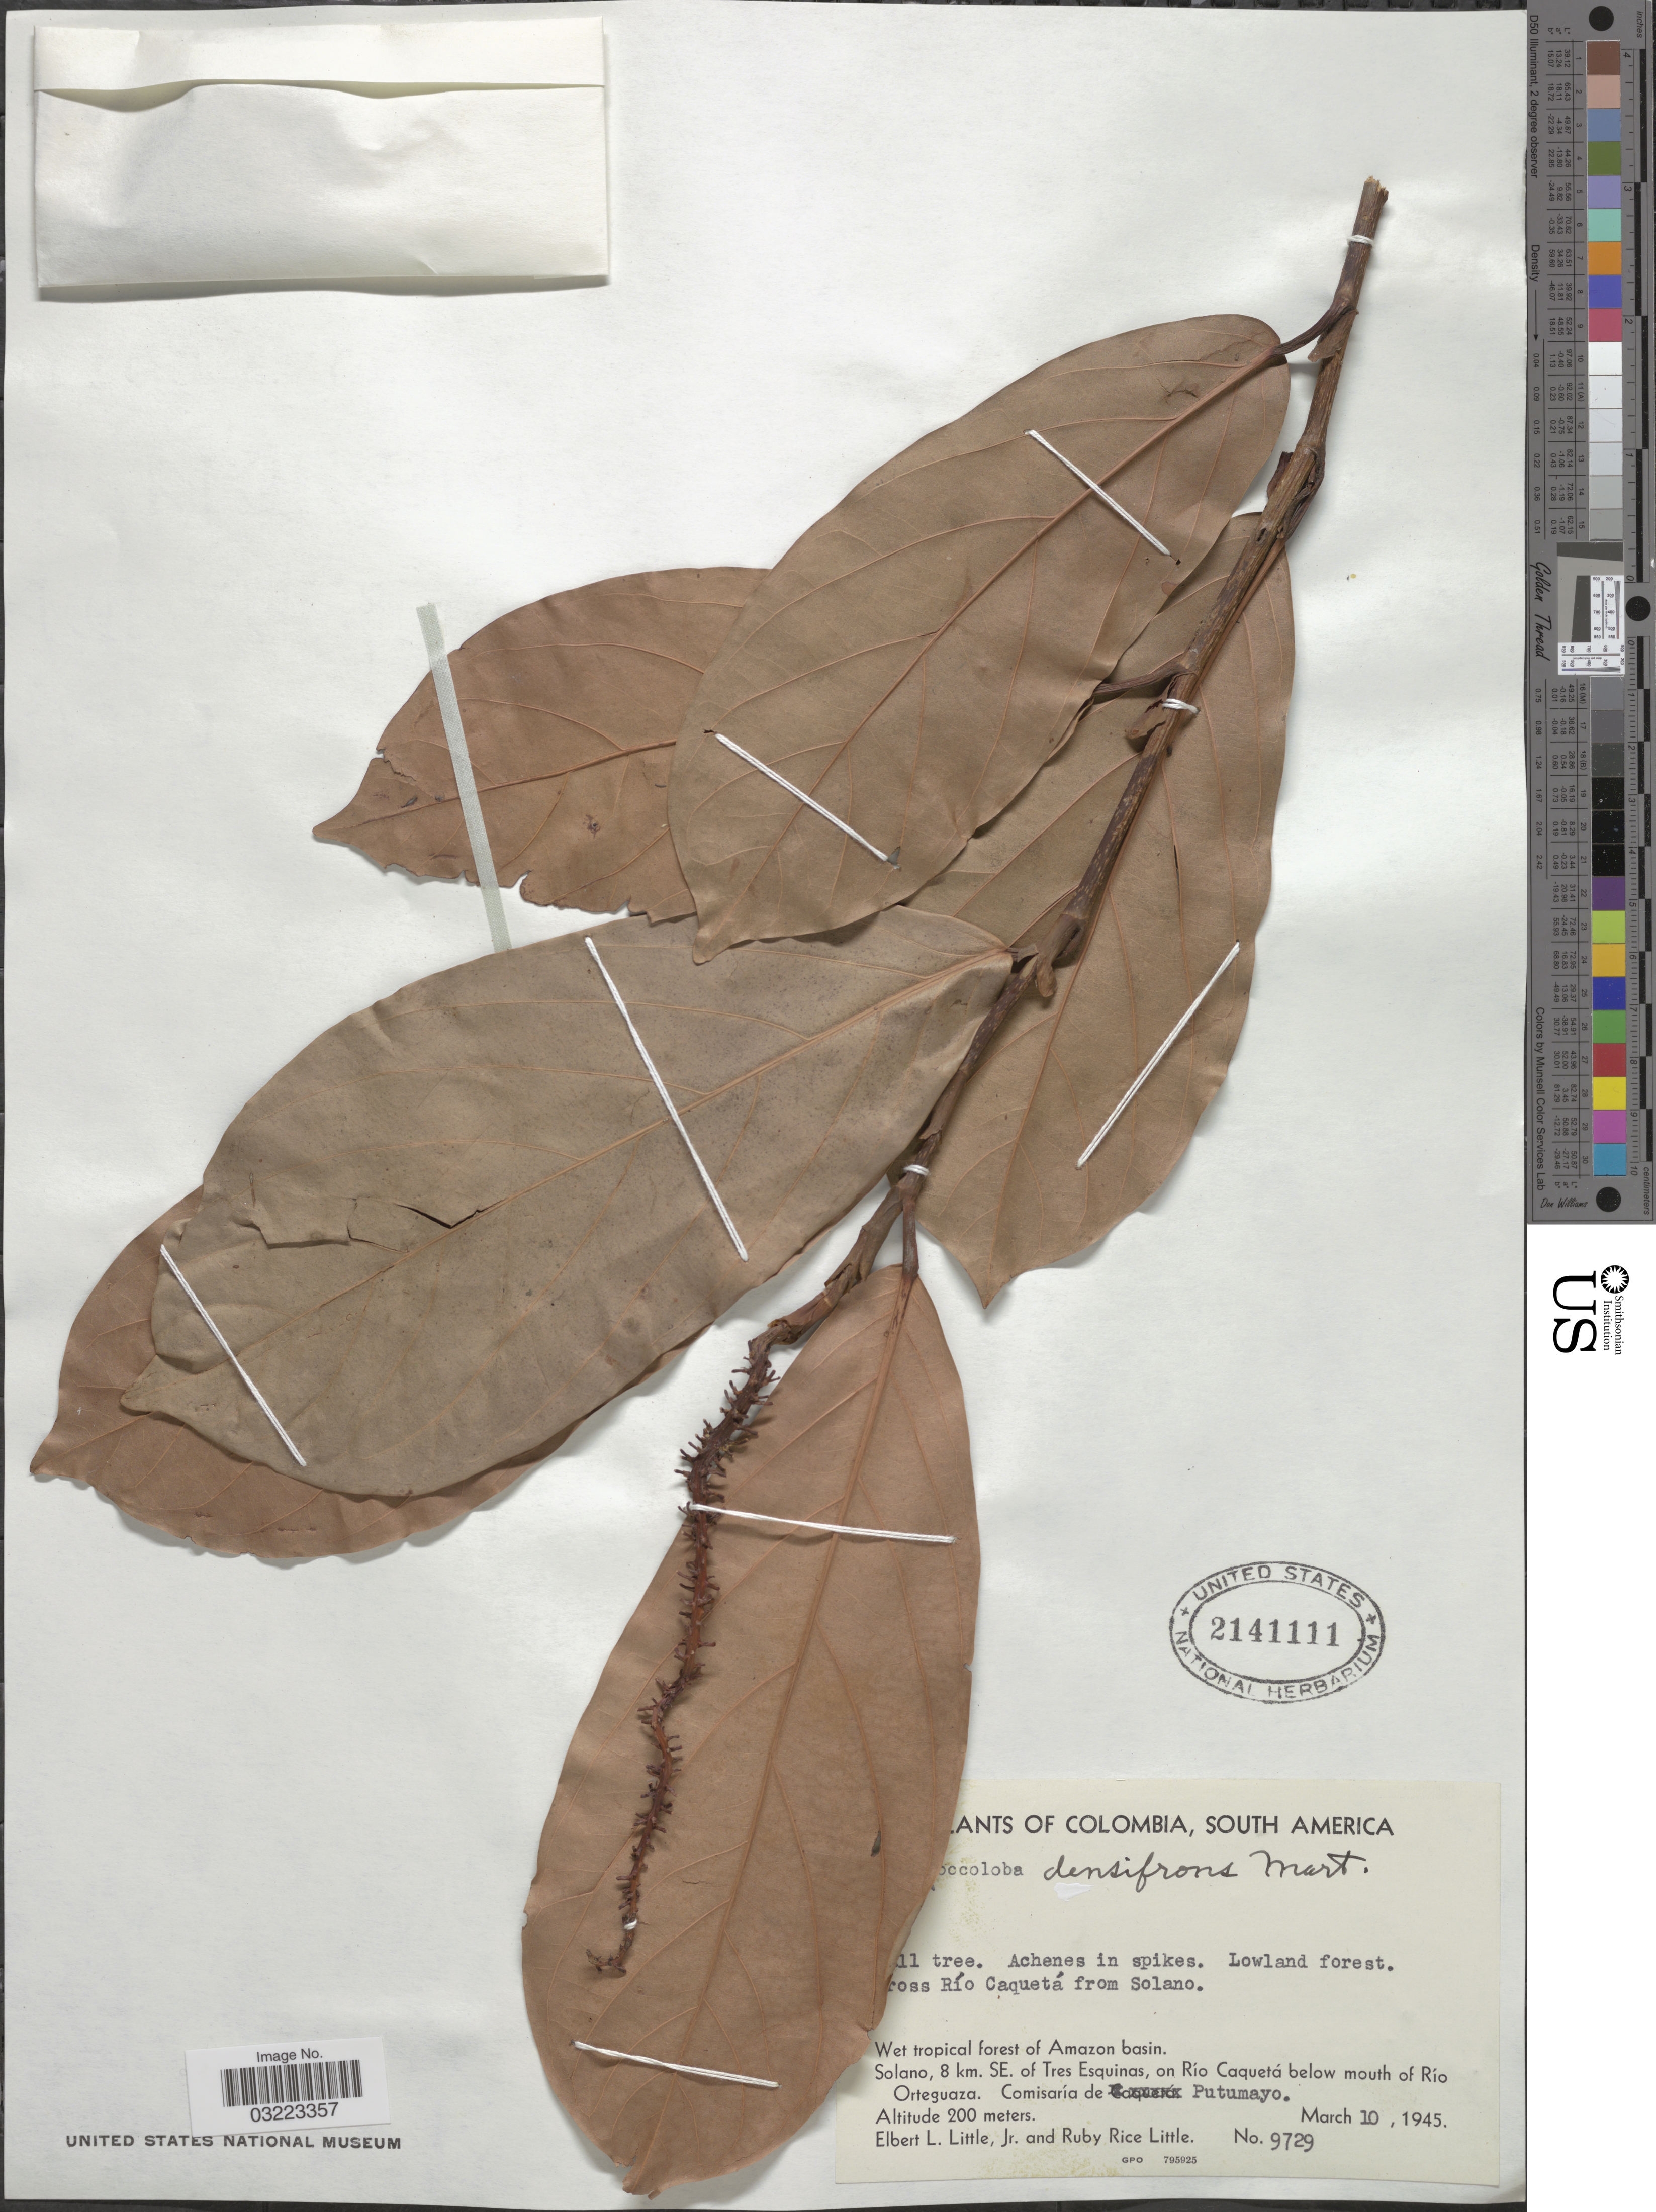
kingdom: Plantae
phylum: Tracheophyta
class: Magnoliopsida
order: Caryophyllales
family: Polygonaceae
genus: Coccoloba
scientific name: Coccoloba densifrons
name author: Mart. ex Meisn.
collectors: E. L. Little & R. R. Little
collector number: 9729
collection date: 1945-03-10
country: Colombia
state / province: Caquetá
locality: Across Río Caquetá from Solano. Wet tropical forest of Amazon basin. Solano, 8 km. SE. of Tres Esquinas, on Río Caquetá below mouth of Río Orteguaza. Comisaría de Caquetá.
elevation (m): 200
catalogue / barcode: US 21411111